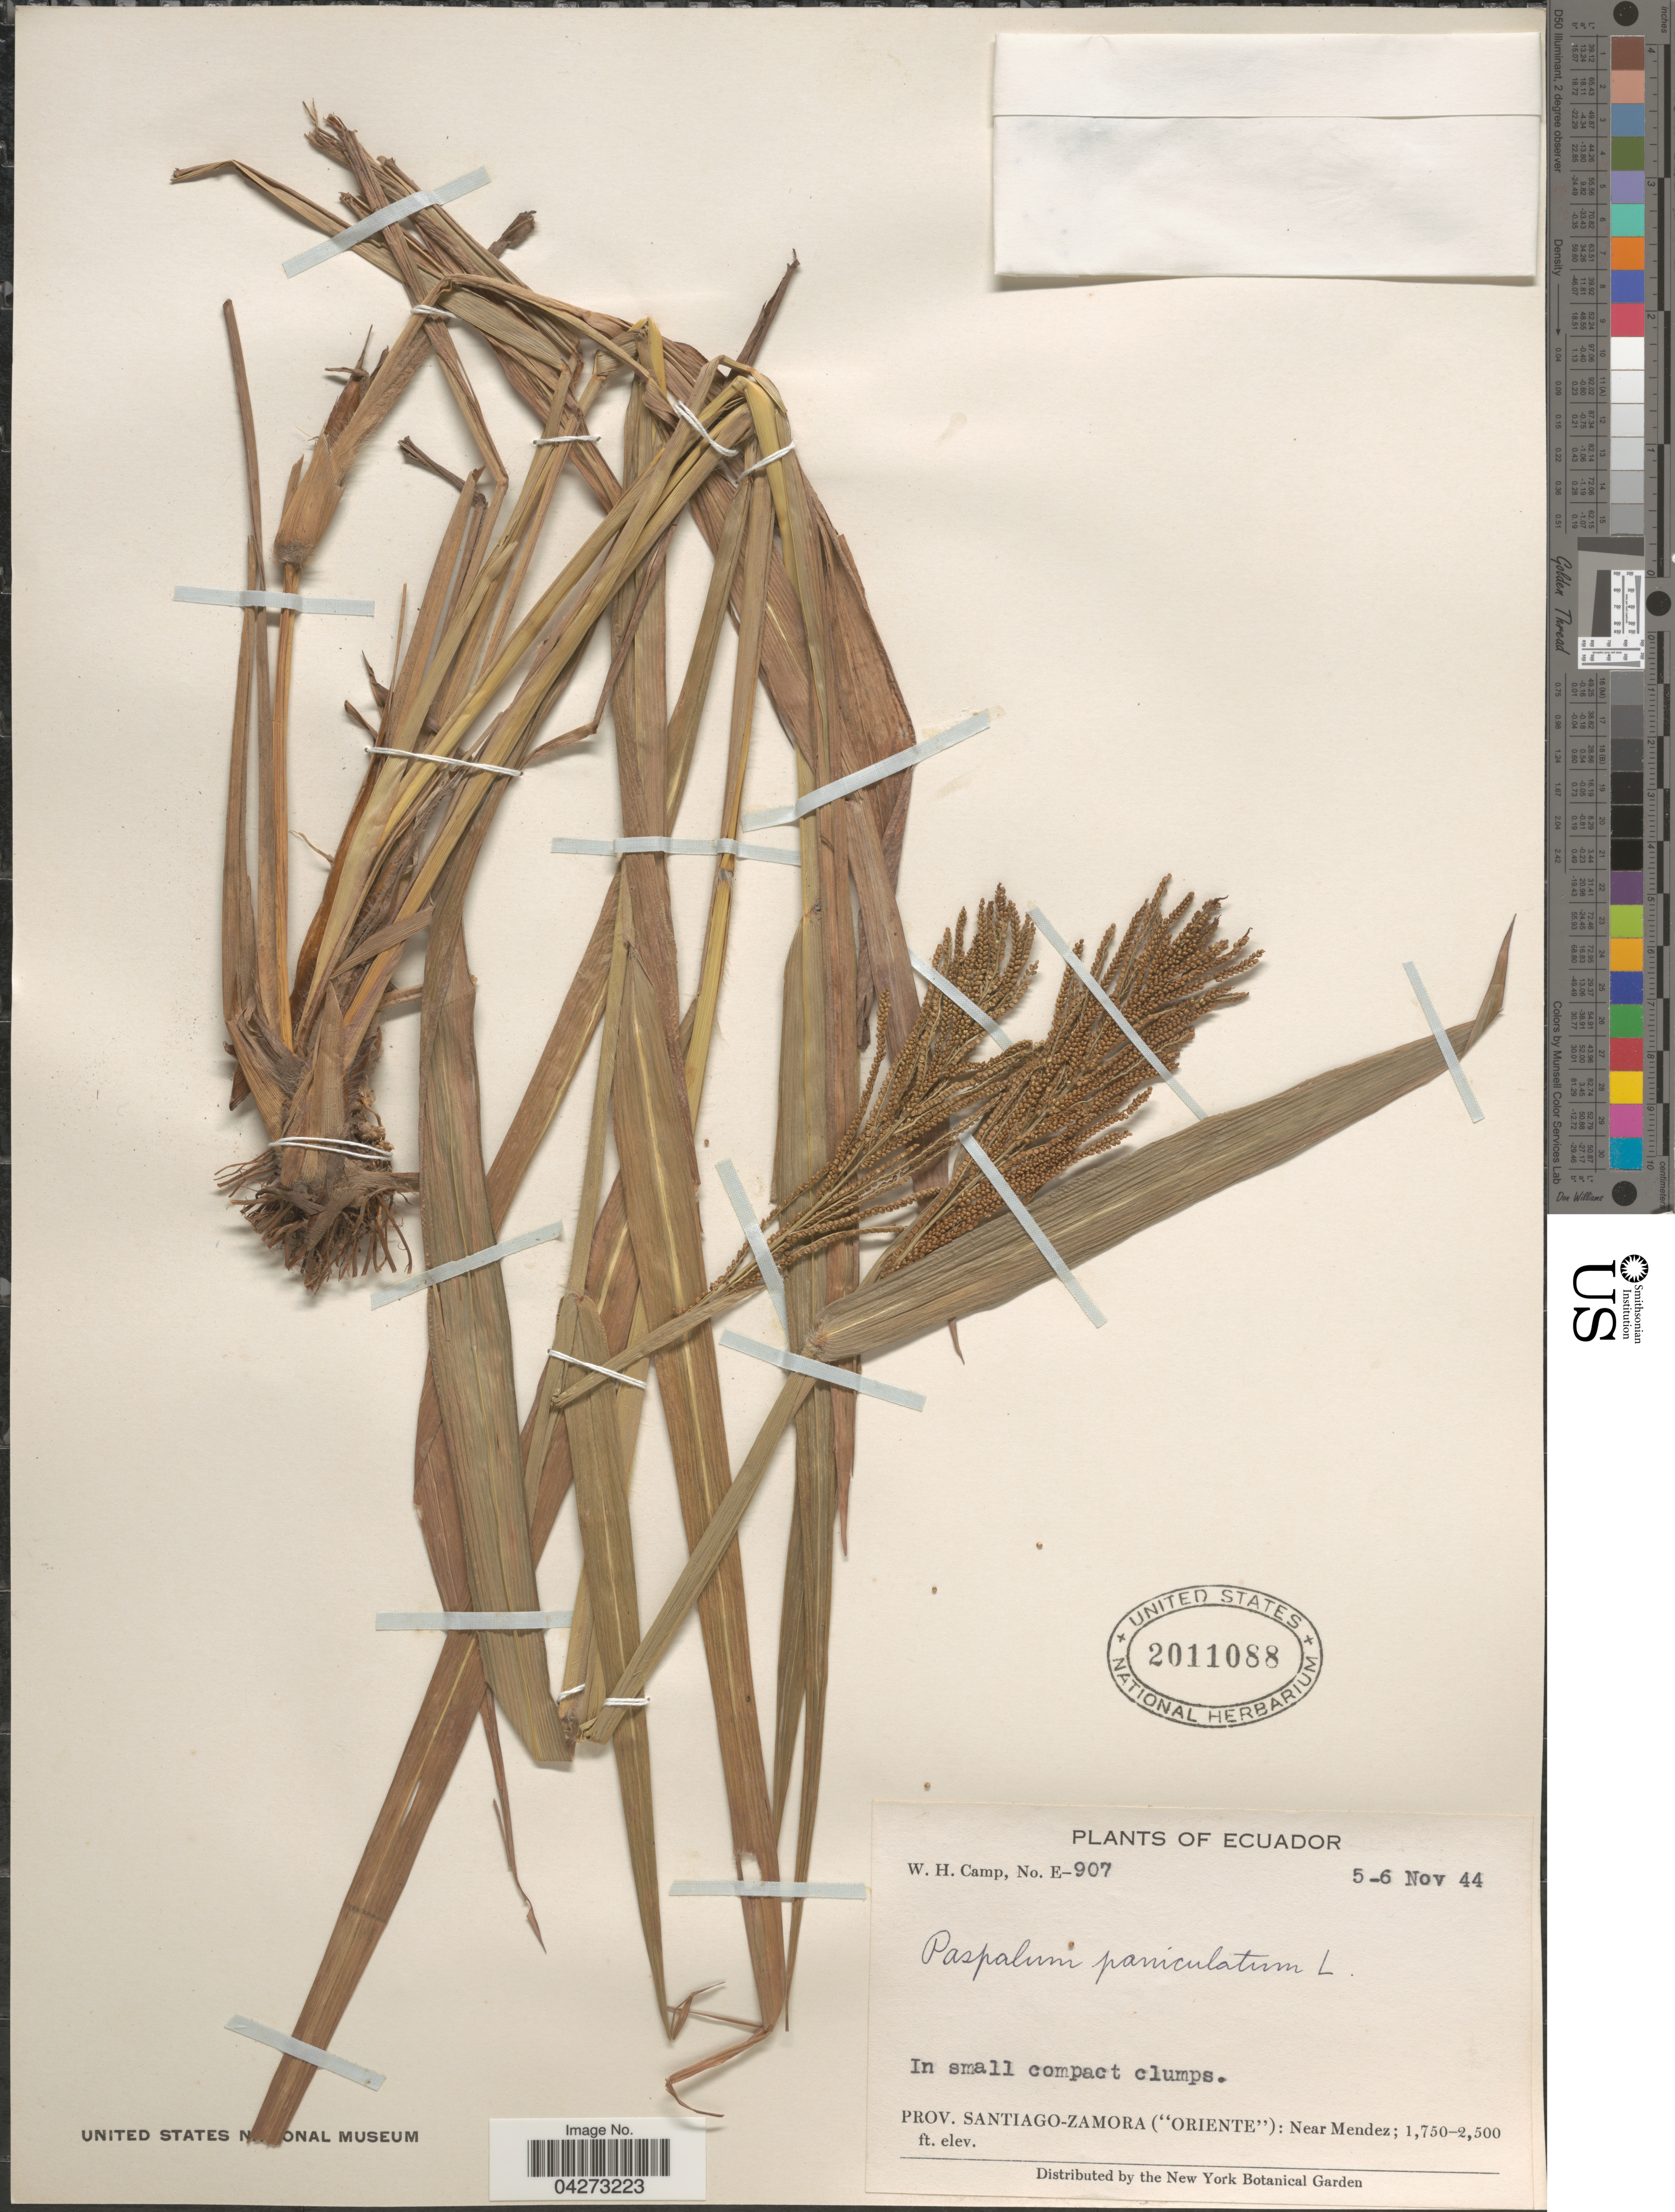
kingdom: Plantae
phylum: Tracheophyta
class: Liliopsida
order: Poales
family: Poaceae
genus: Paspalum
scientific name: Paspalum paniculatum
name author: L.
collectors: W. H. Camp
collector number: E-907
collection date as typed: Transcribed d/m/y: 5/11/44 to 6/11/44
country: Ecuador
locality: Prov. Santiago-Zamora ("Oriente"): Near Mendez.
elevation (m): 533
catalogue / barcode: US 2011088